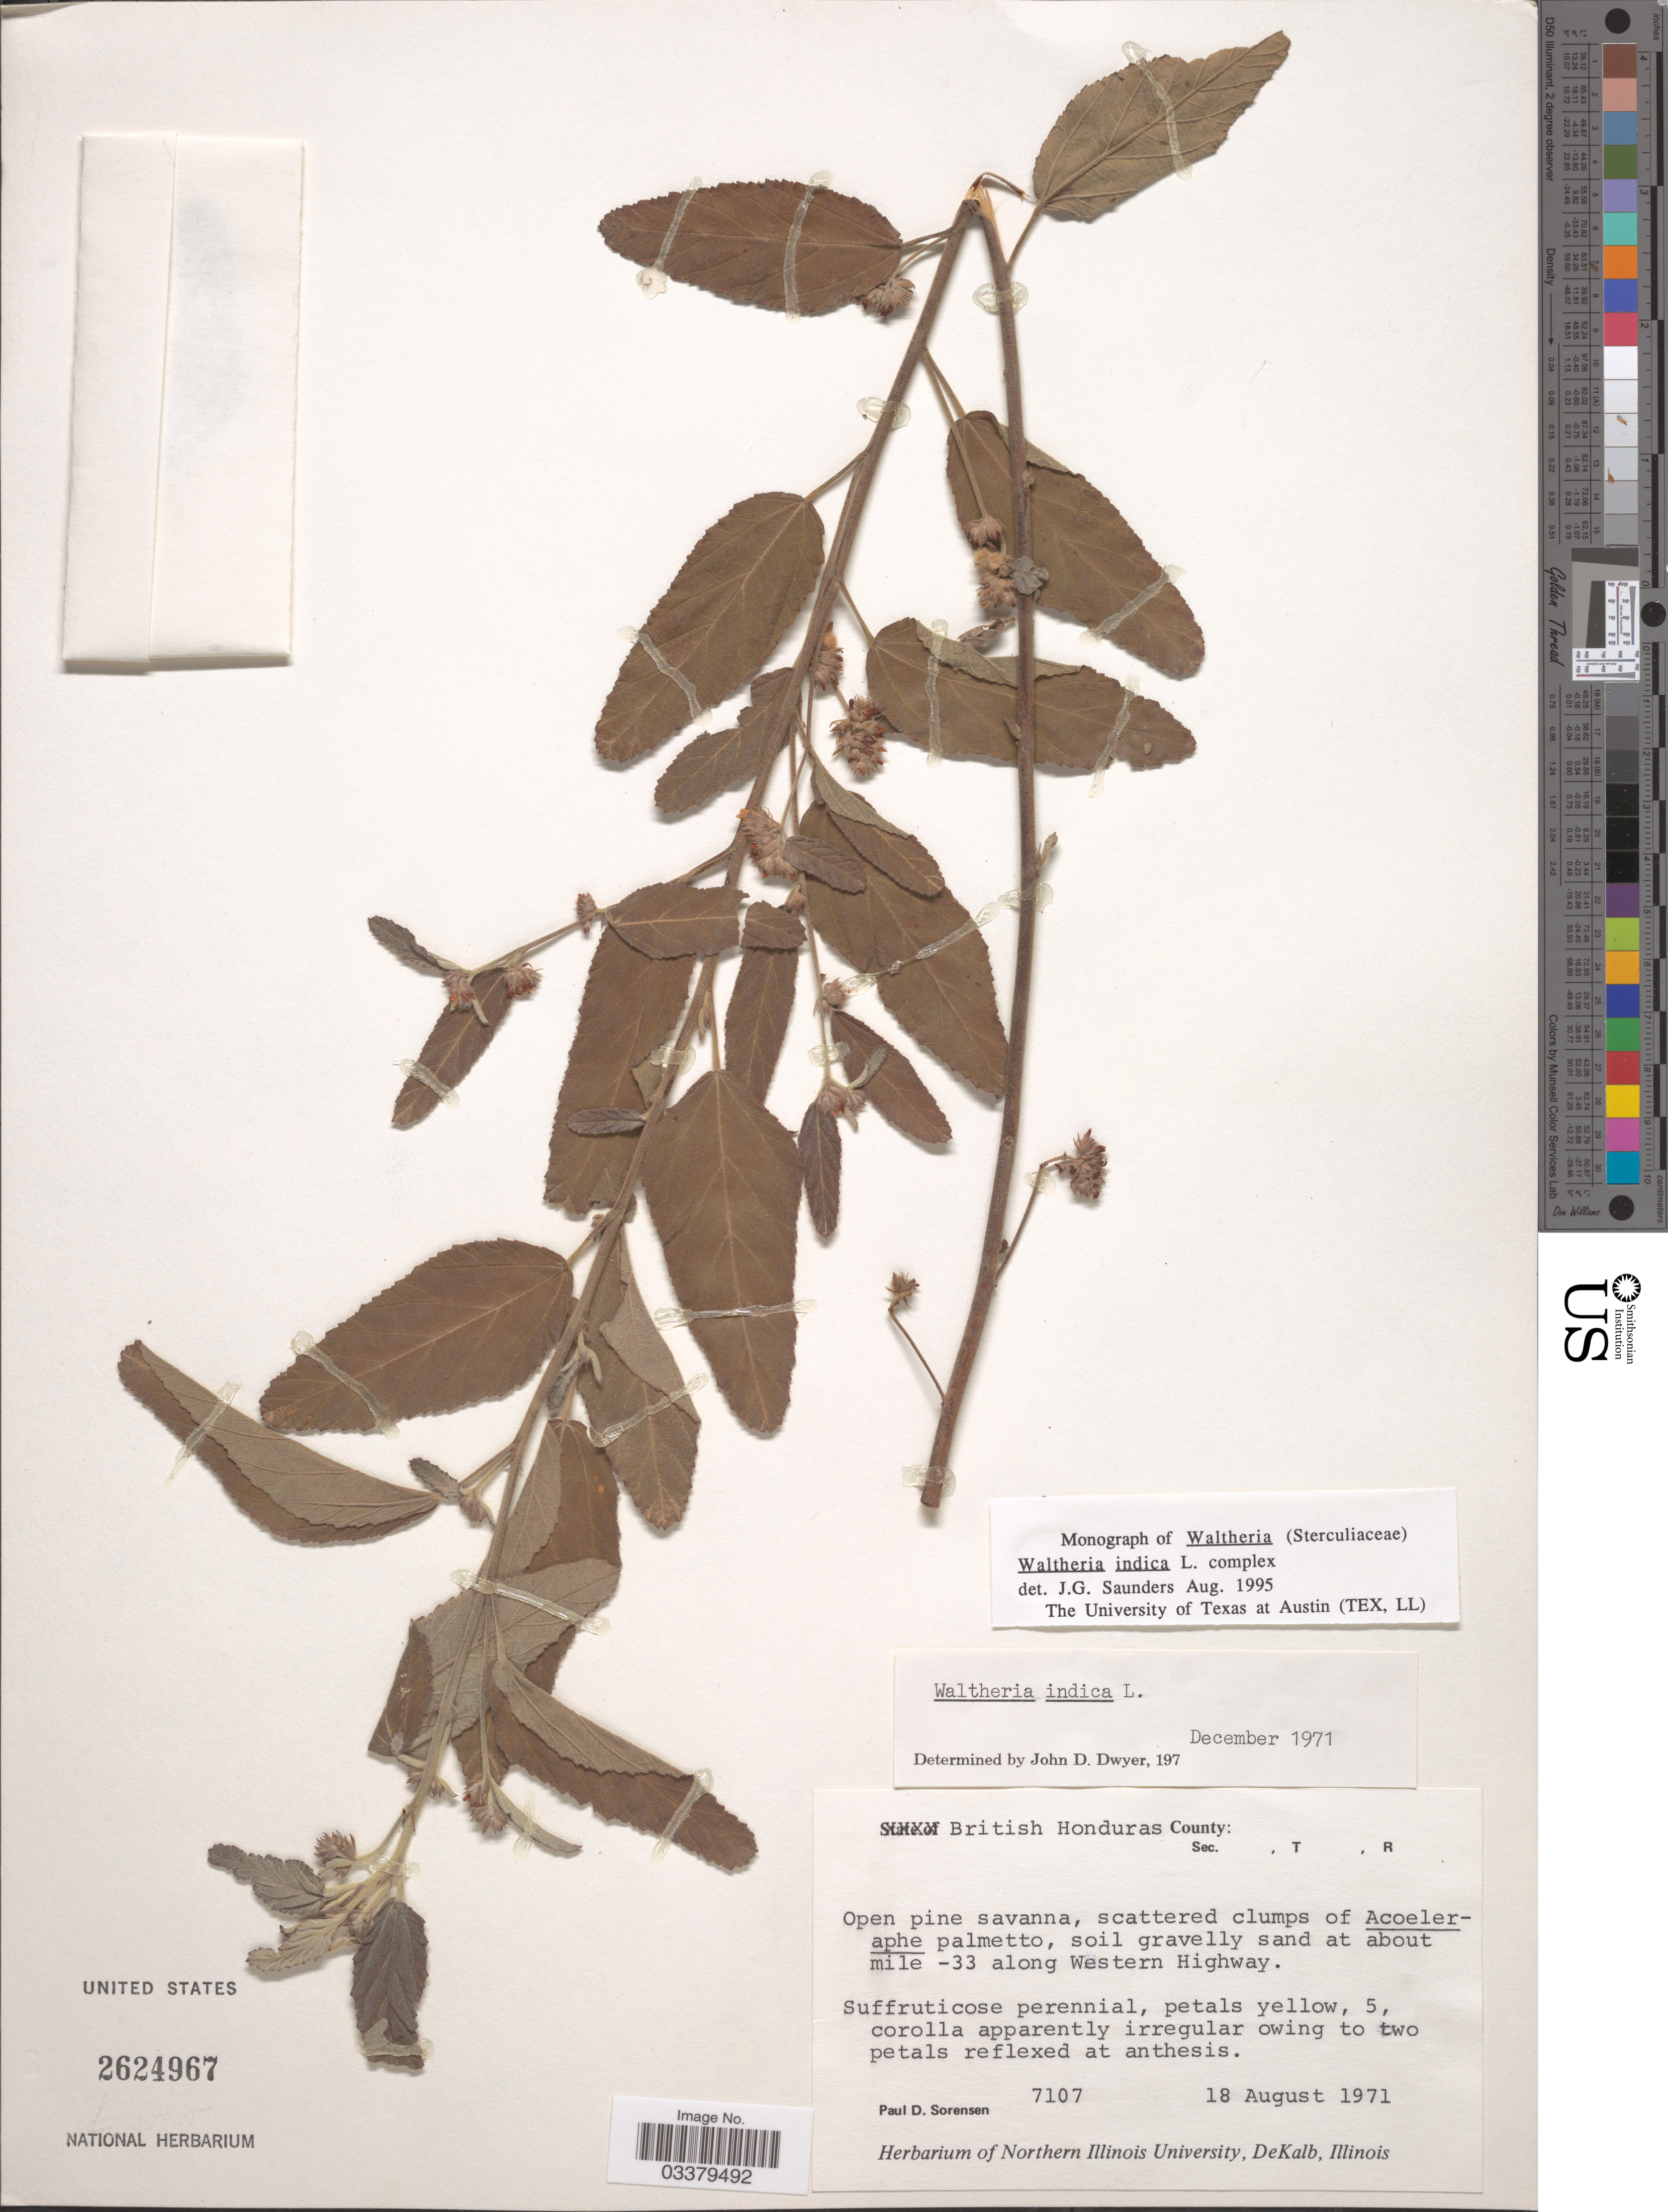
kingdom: Plantae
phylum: Tracheophyta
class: Magnoliopsida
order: Malvales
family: Malvaceae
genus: Waltheria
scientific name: Waltheria indica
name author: L.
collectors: P. Sorensen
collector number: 7107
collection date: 1971-08-18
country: Belize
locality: British Honduras. About mile - 33 along Western Highway.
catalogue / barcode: US 2624967